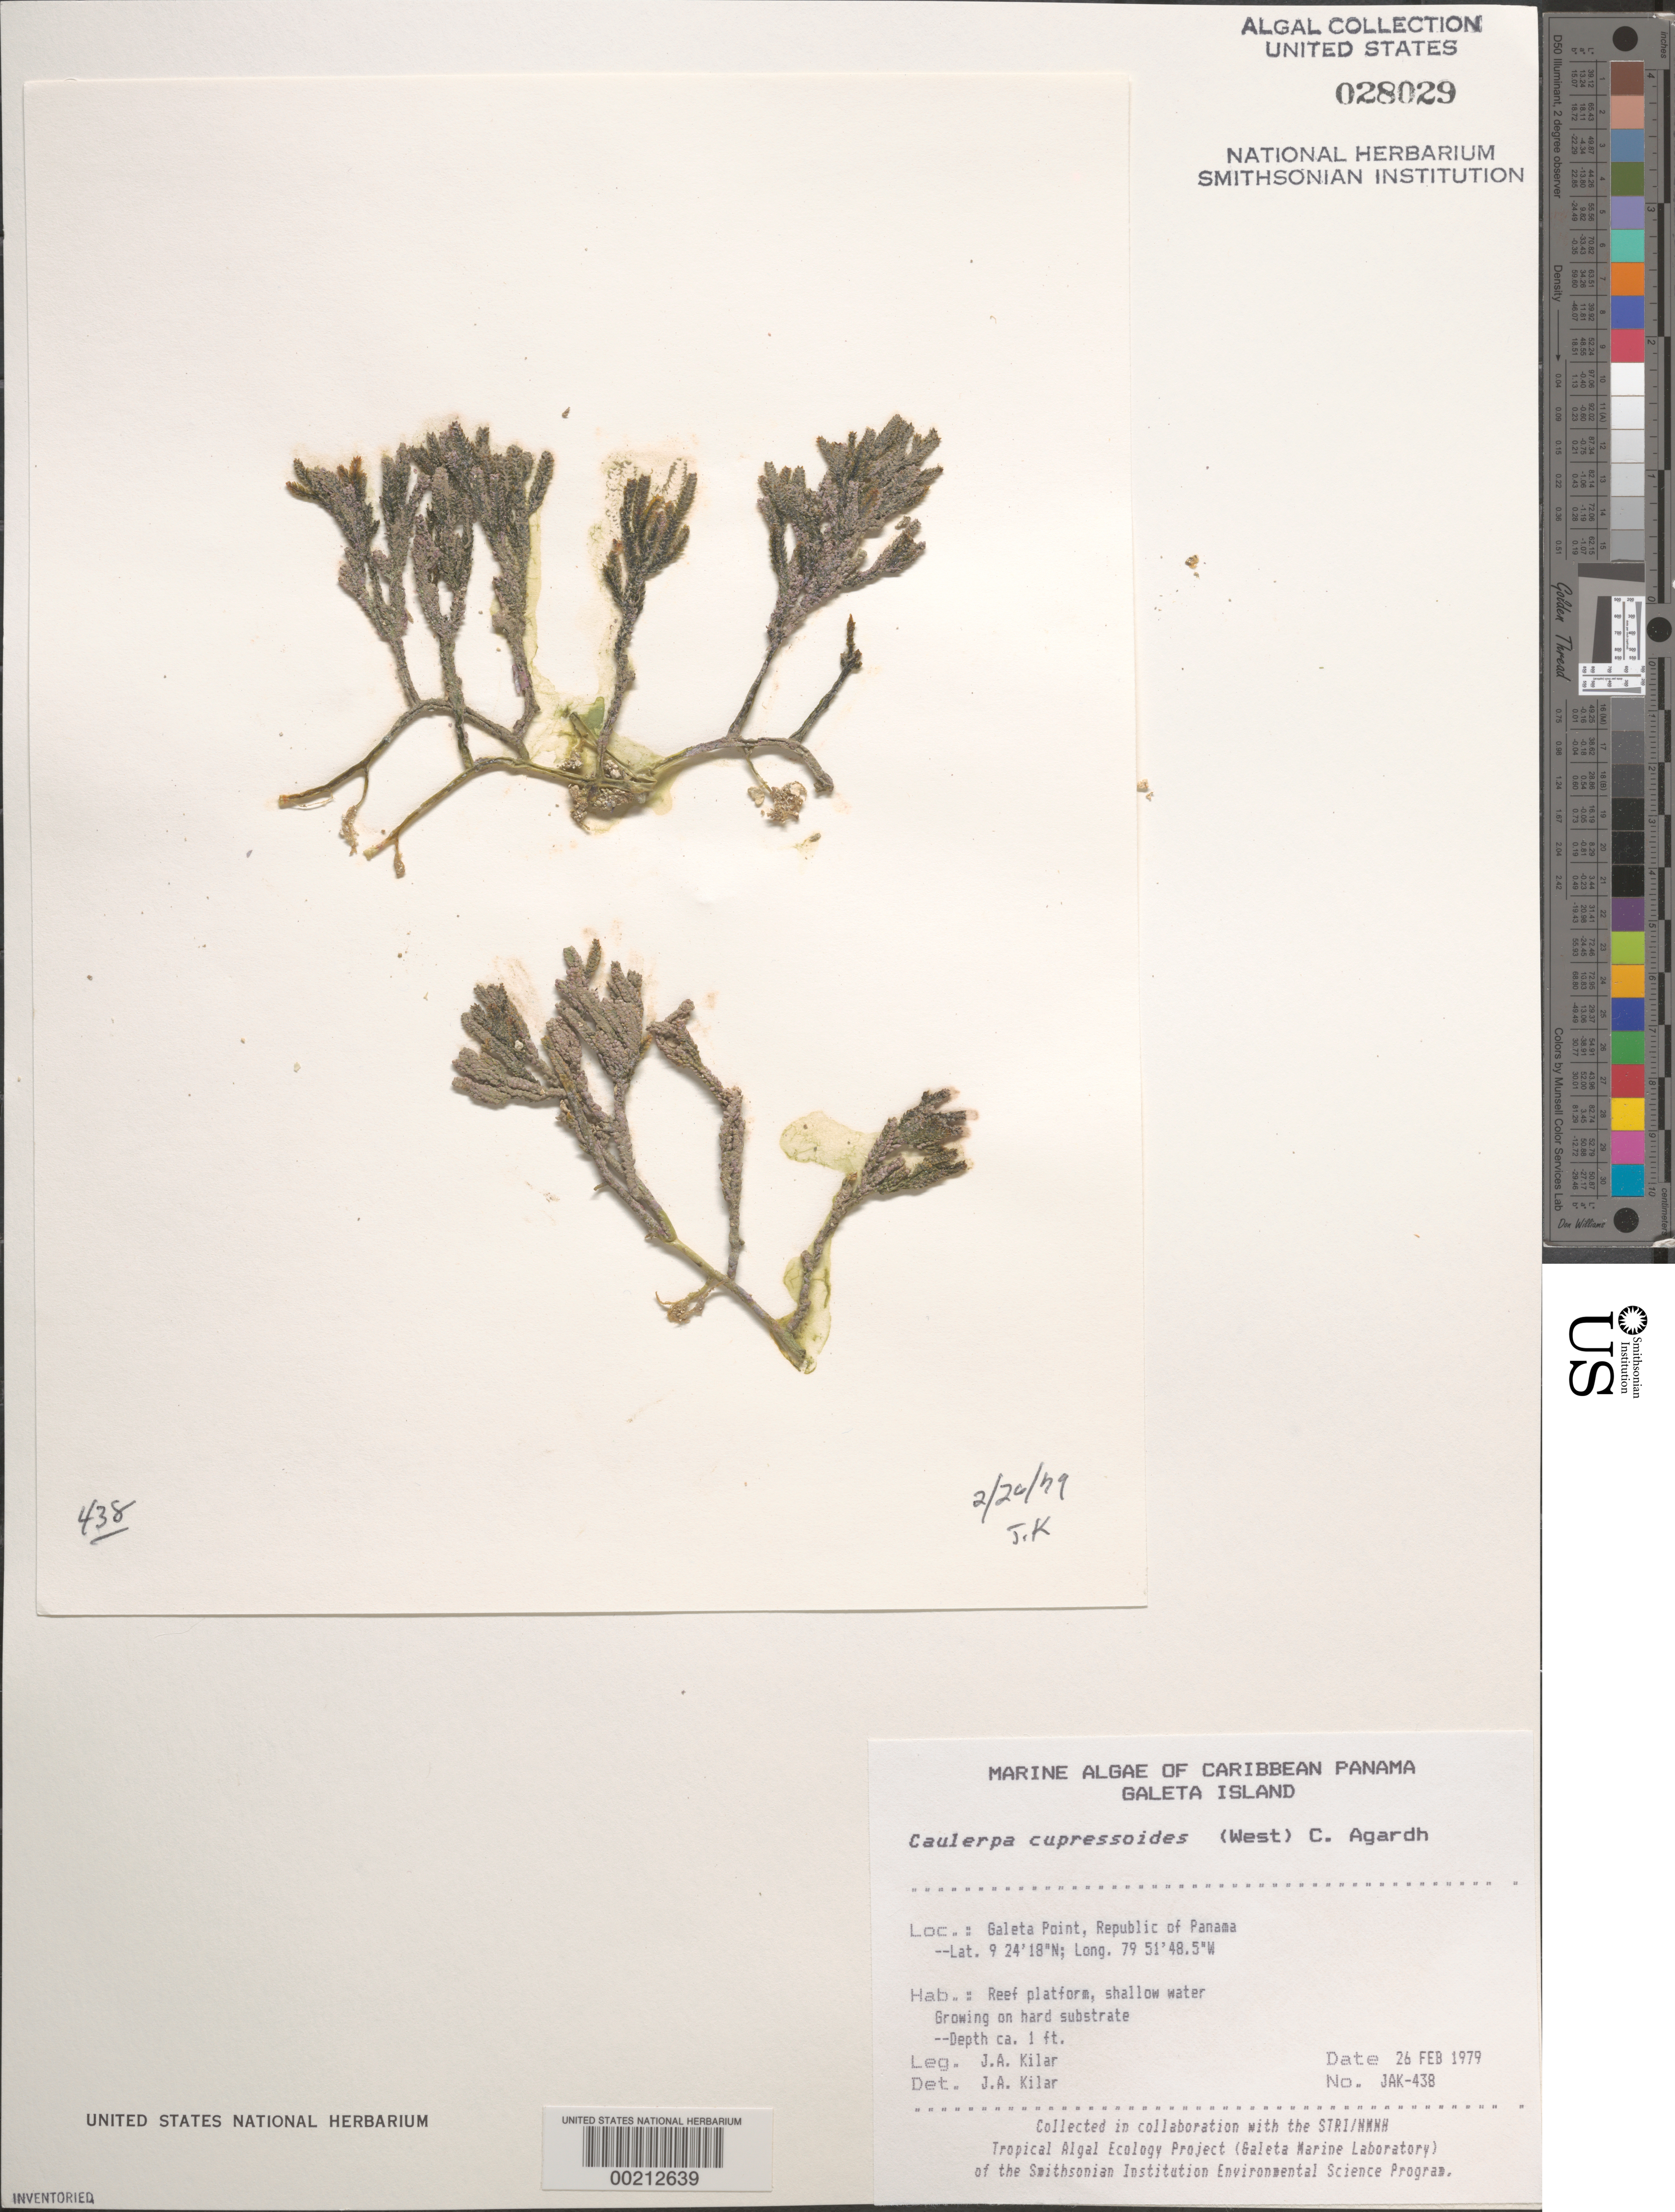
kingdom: Plantae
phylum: Chlorophyta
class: Ulvophyceae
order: Bryopsidales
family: Caulerpaceae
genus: Caulerpa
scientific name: Caulerpa cupressoides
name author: (Vahl) C. Agardh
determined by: Kilar, J. A.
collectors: J. A. Kilar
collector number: JAK-438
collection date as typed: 26 Feb 1979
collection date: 1979-02-26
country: Panama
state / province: Colón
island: Galeta Island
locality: Galeta Point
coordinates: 9 24' 18" N, 79 51' 48.5" W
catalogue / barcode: US 28029